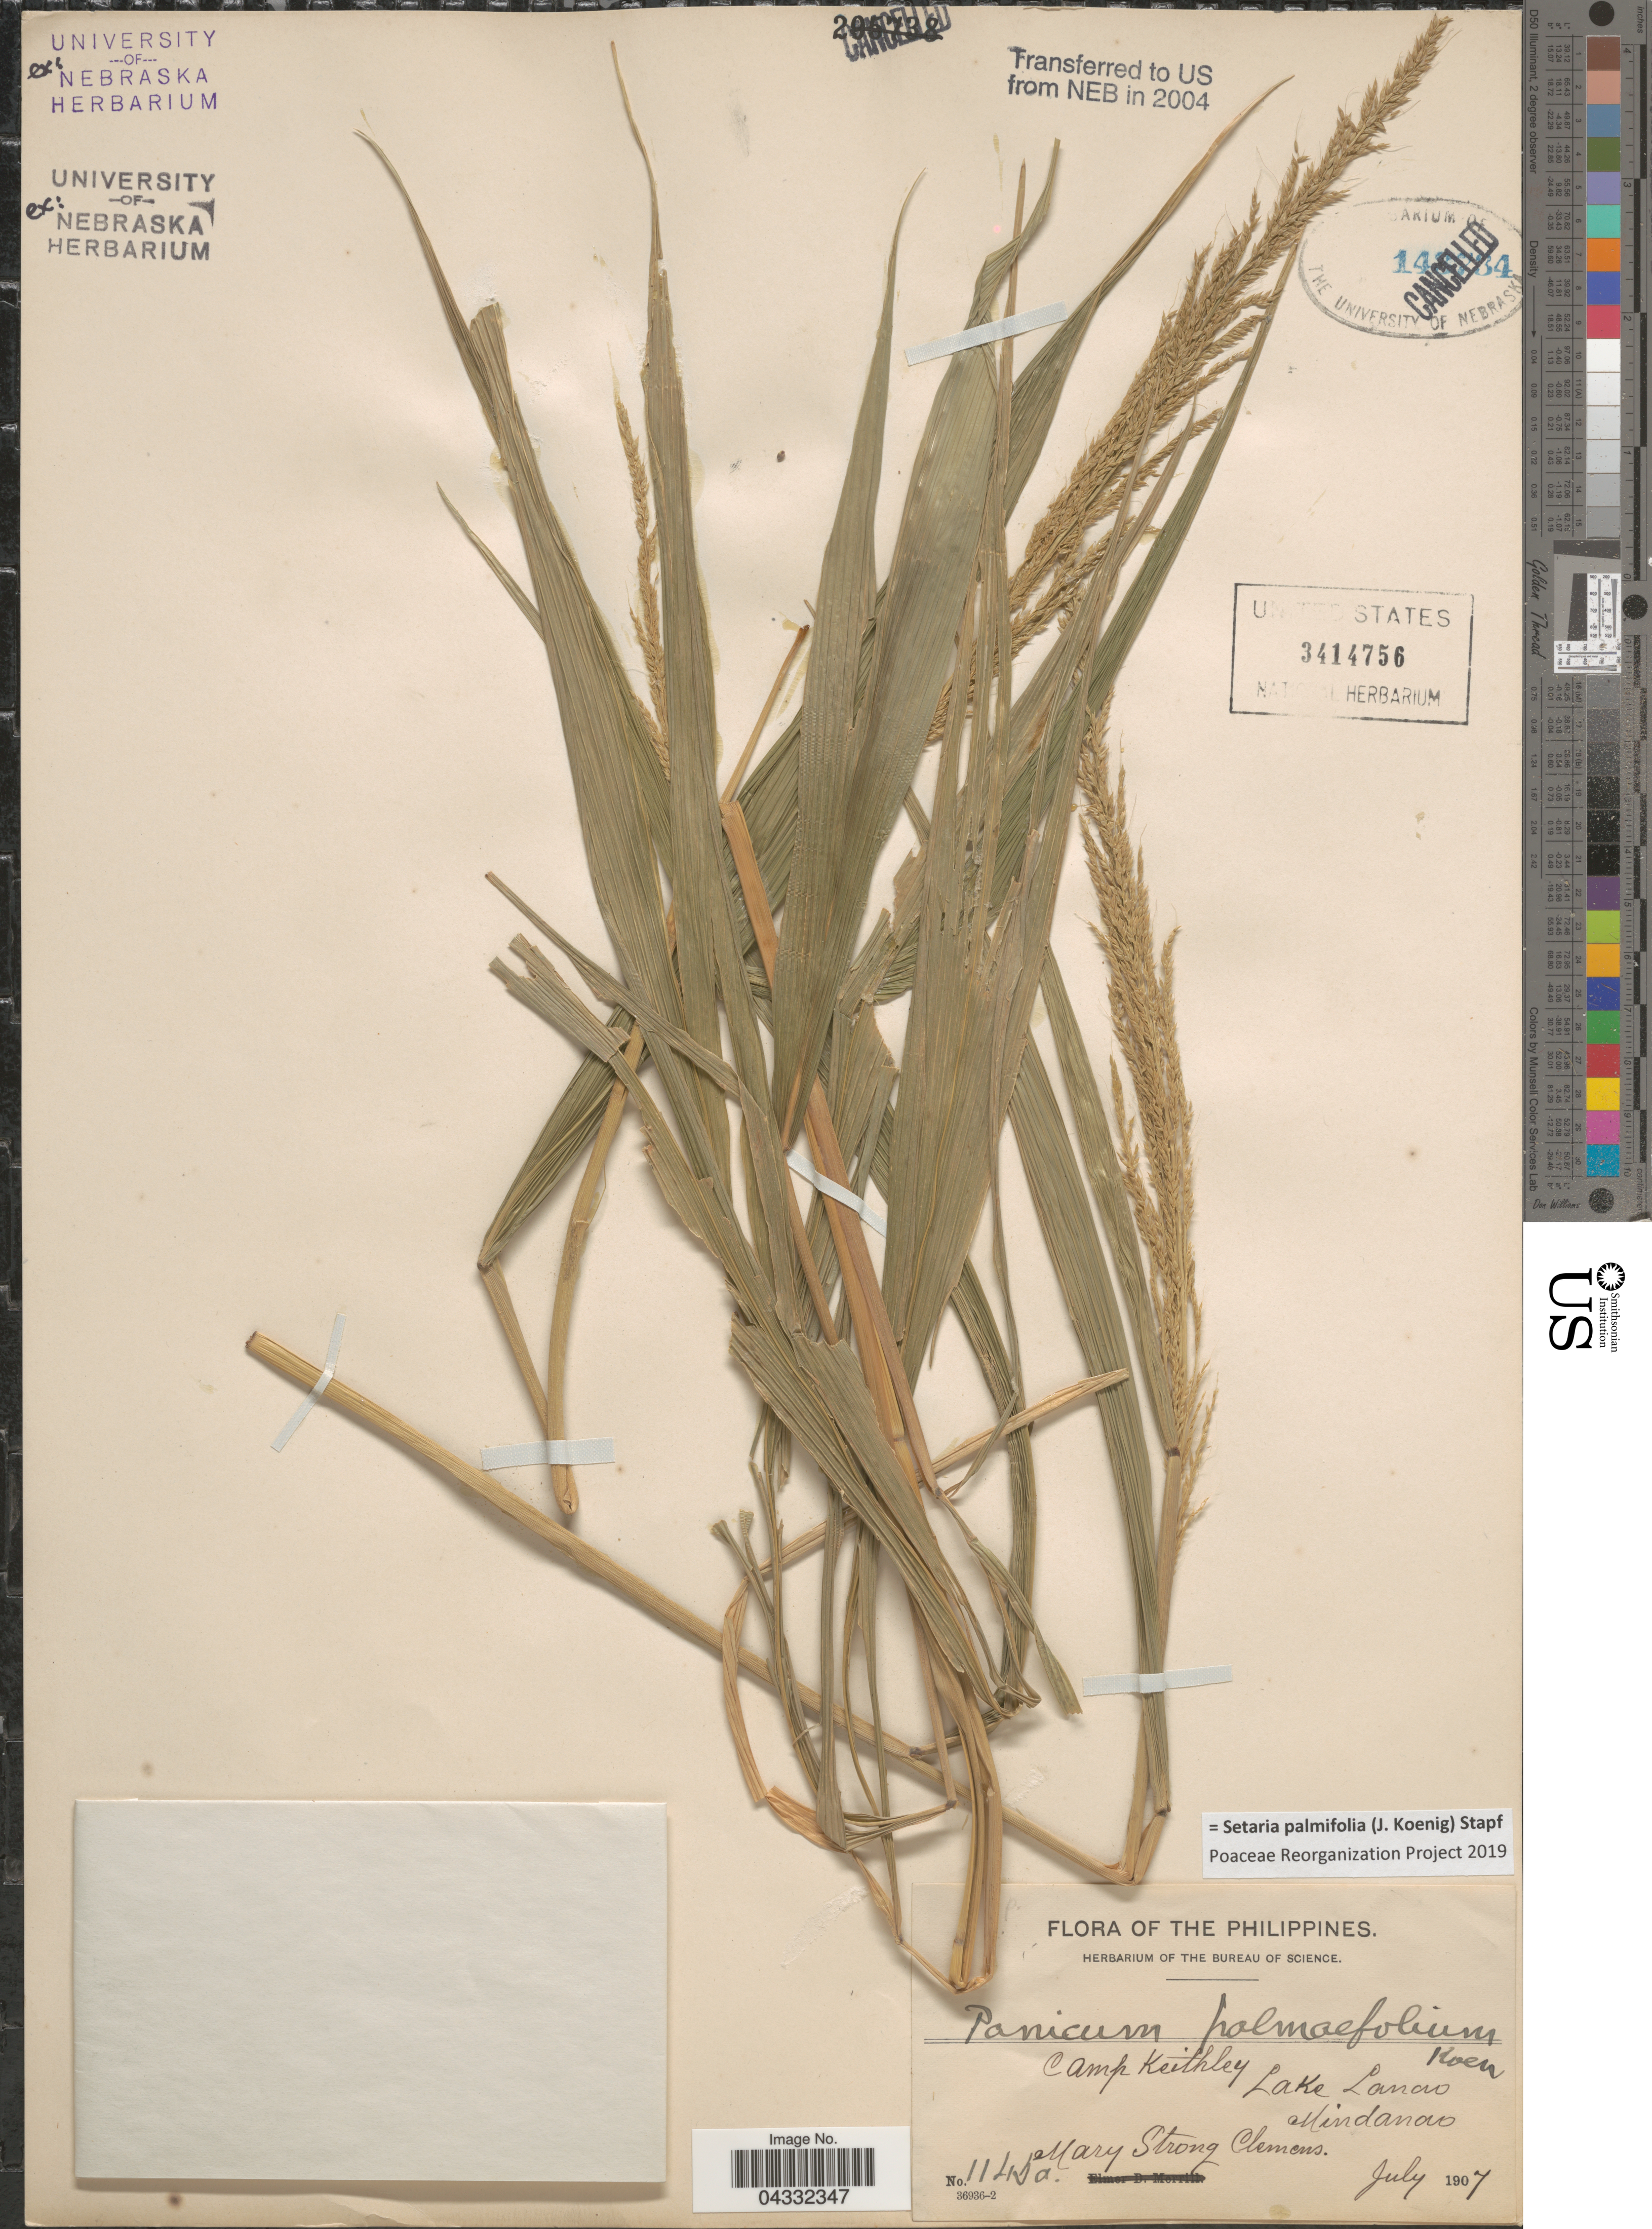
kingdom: Plantae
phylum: Tracheophyta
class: Liliopsida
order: Poales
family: Poaceae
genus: Setaria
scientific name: Setaria palmifolia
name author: (J. Koenig) Stapf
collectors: M. S. Clemens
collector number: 1145a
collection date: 1907-07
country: Philippines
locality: Camp Keithley. Lake Lanao. Mindanao.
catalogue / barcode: US 3414756